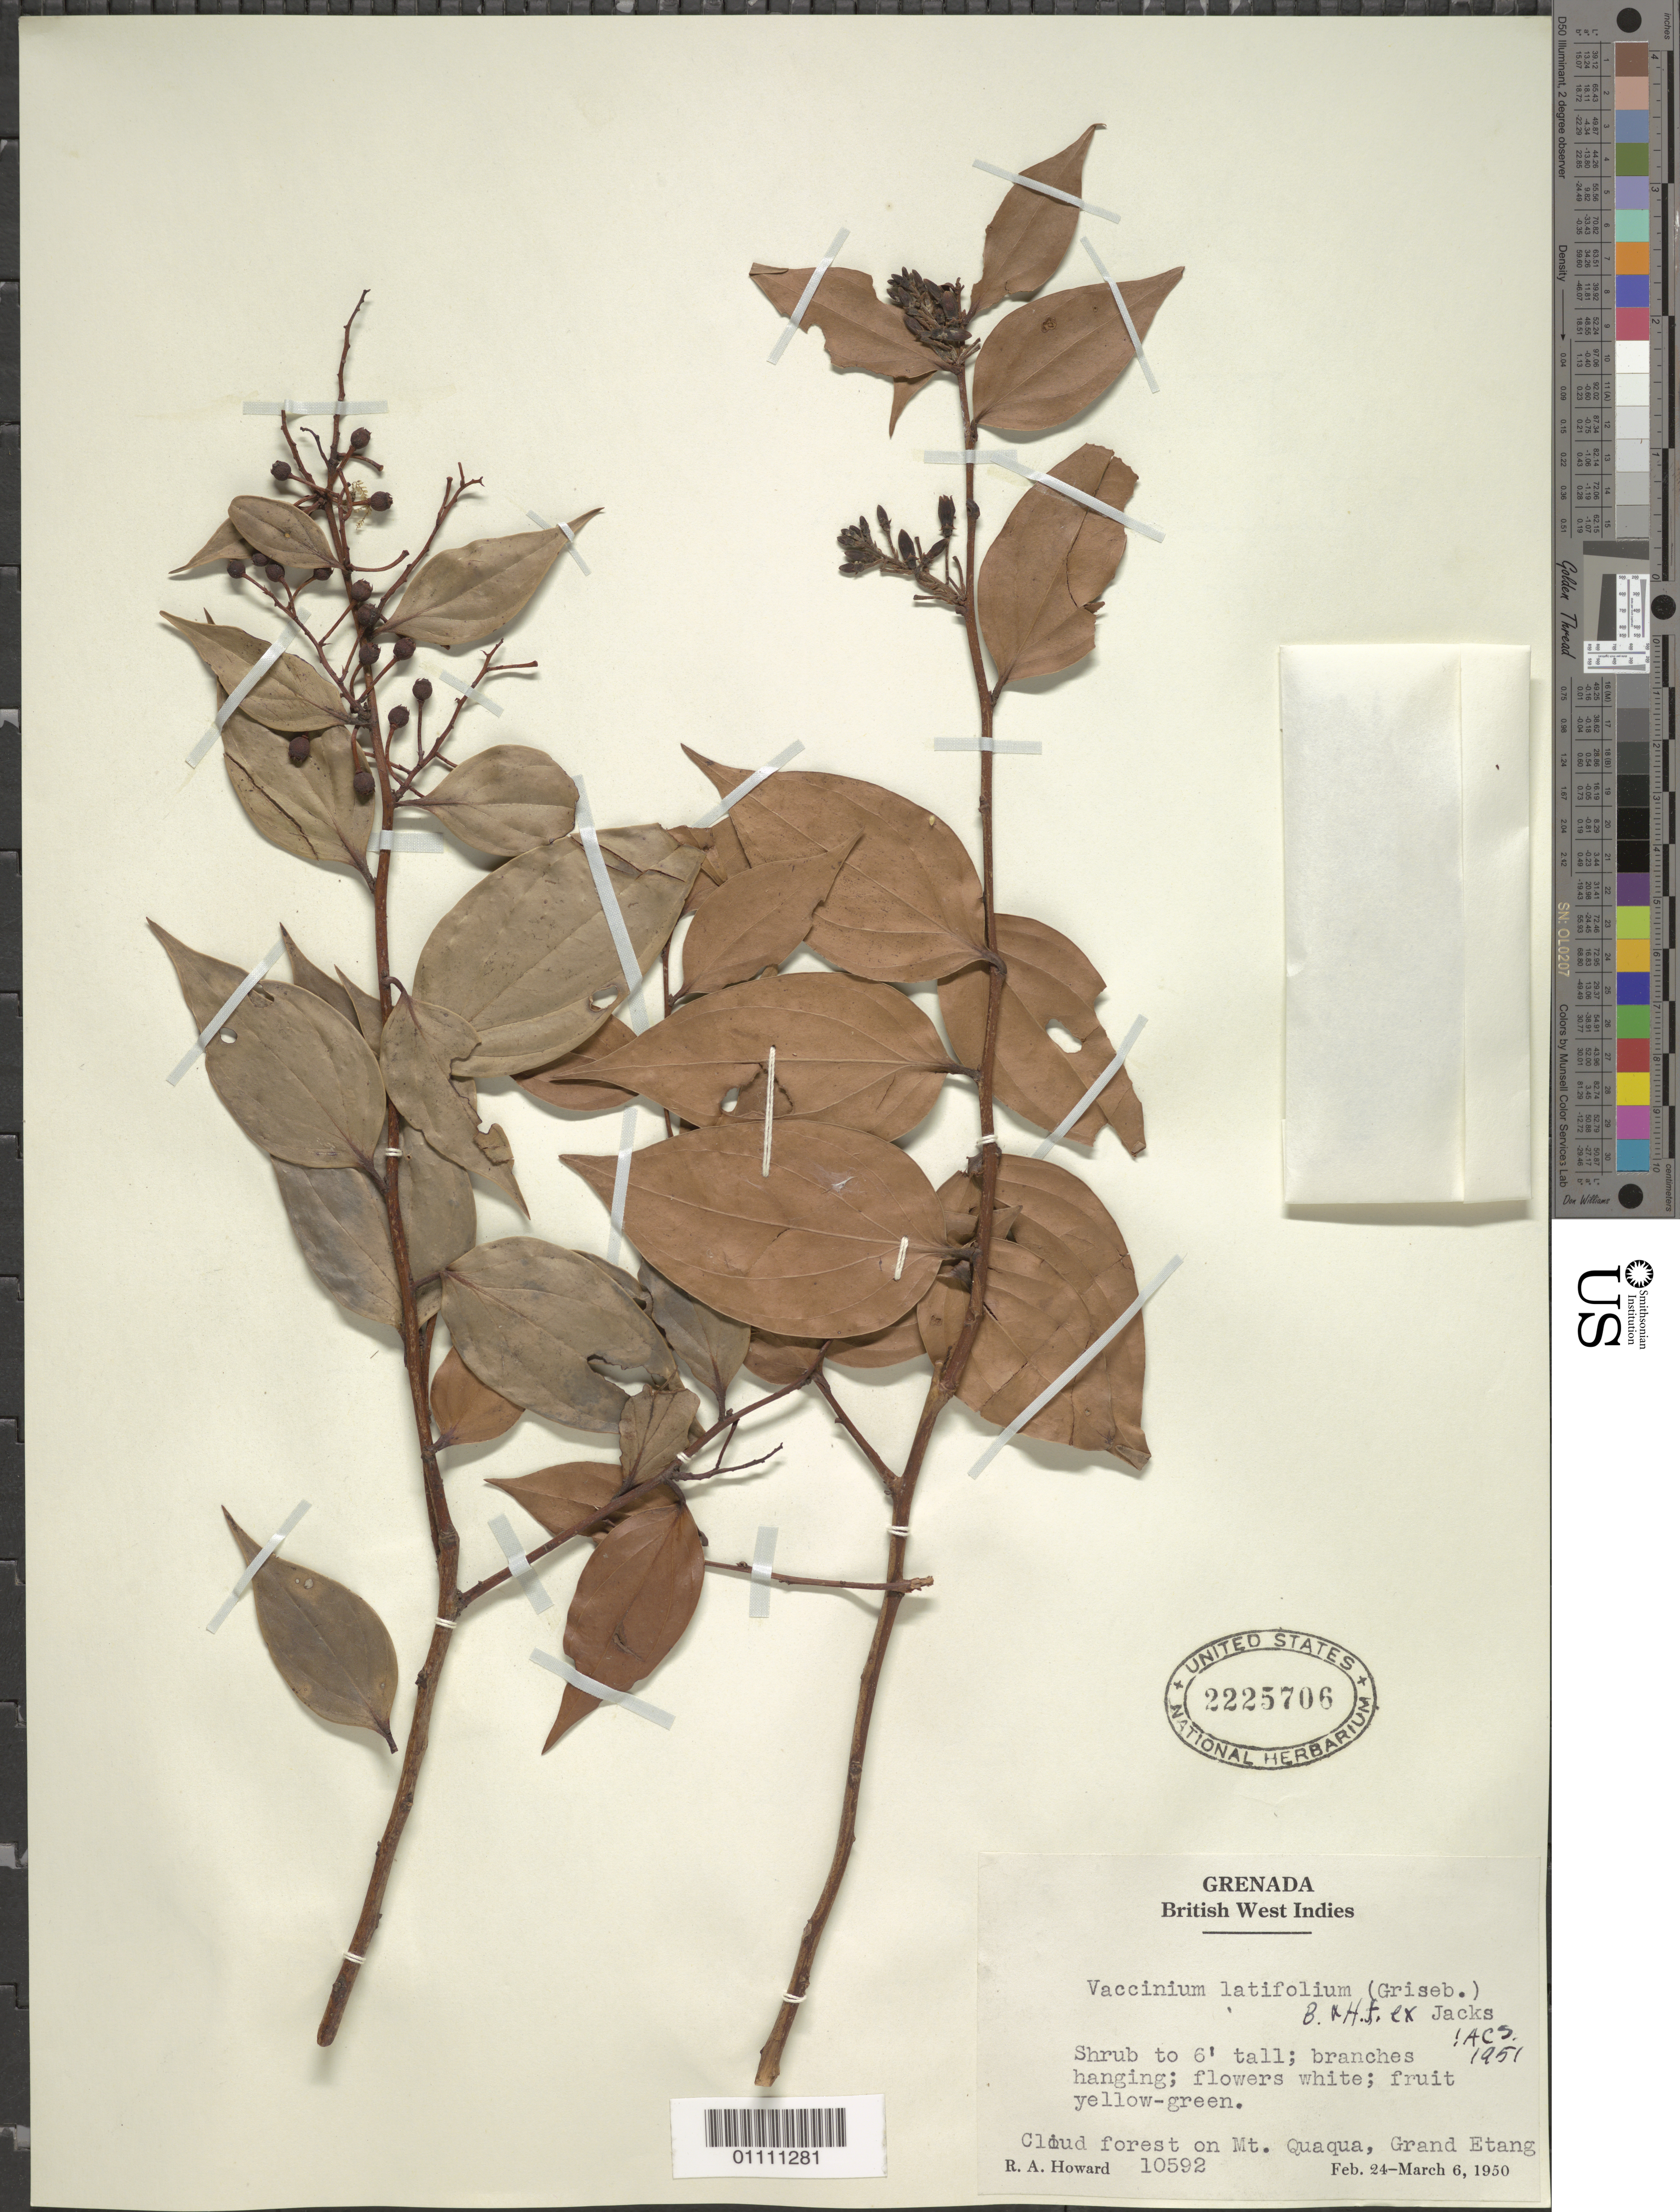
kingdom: Plantae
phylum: Tracheophyta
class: Magnoliopsida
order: Ericales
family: Ericaceae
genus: Vaccinium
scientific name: Vaccinium latifolium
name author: Benth. & Hook. f.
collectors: R. A. Howard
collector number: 10592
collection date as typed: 24 Feb 1950 to 06 Mar 1950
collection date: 1950-02-24/1950-03-06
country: Grenada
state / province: Saint Andrew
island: Grenada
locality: Cloud forest on Mt. Quaqua, Grand Etang.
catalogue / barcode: US 2225706